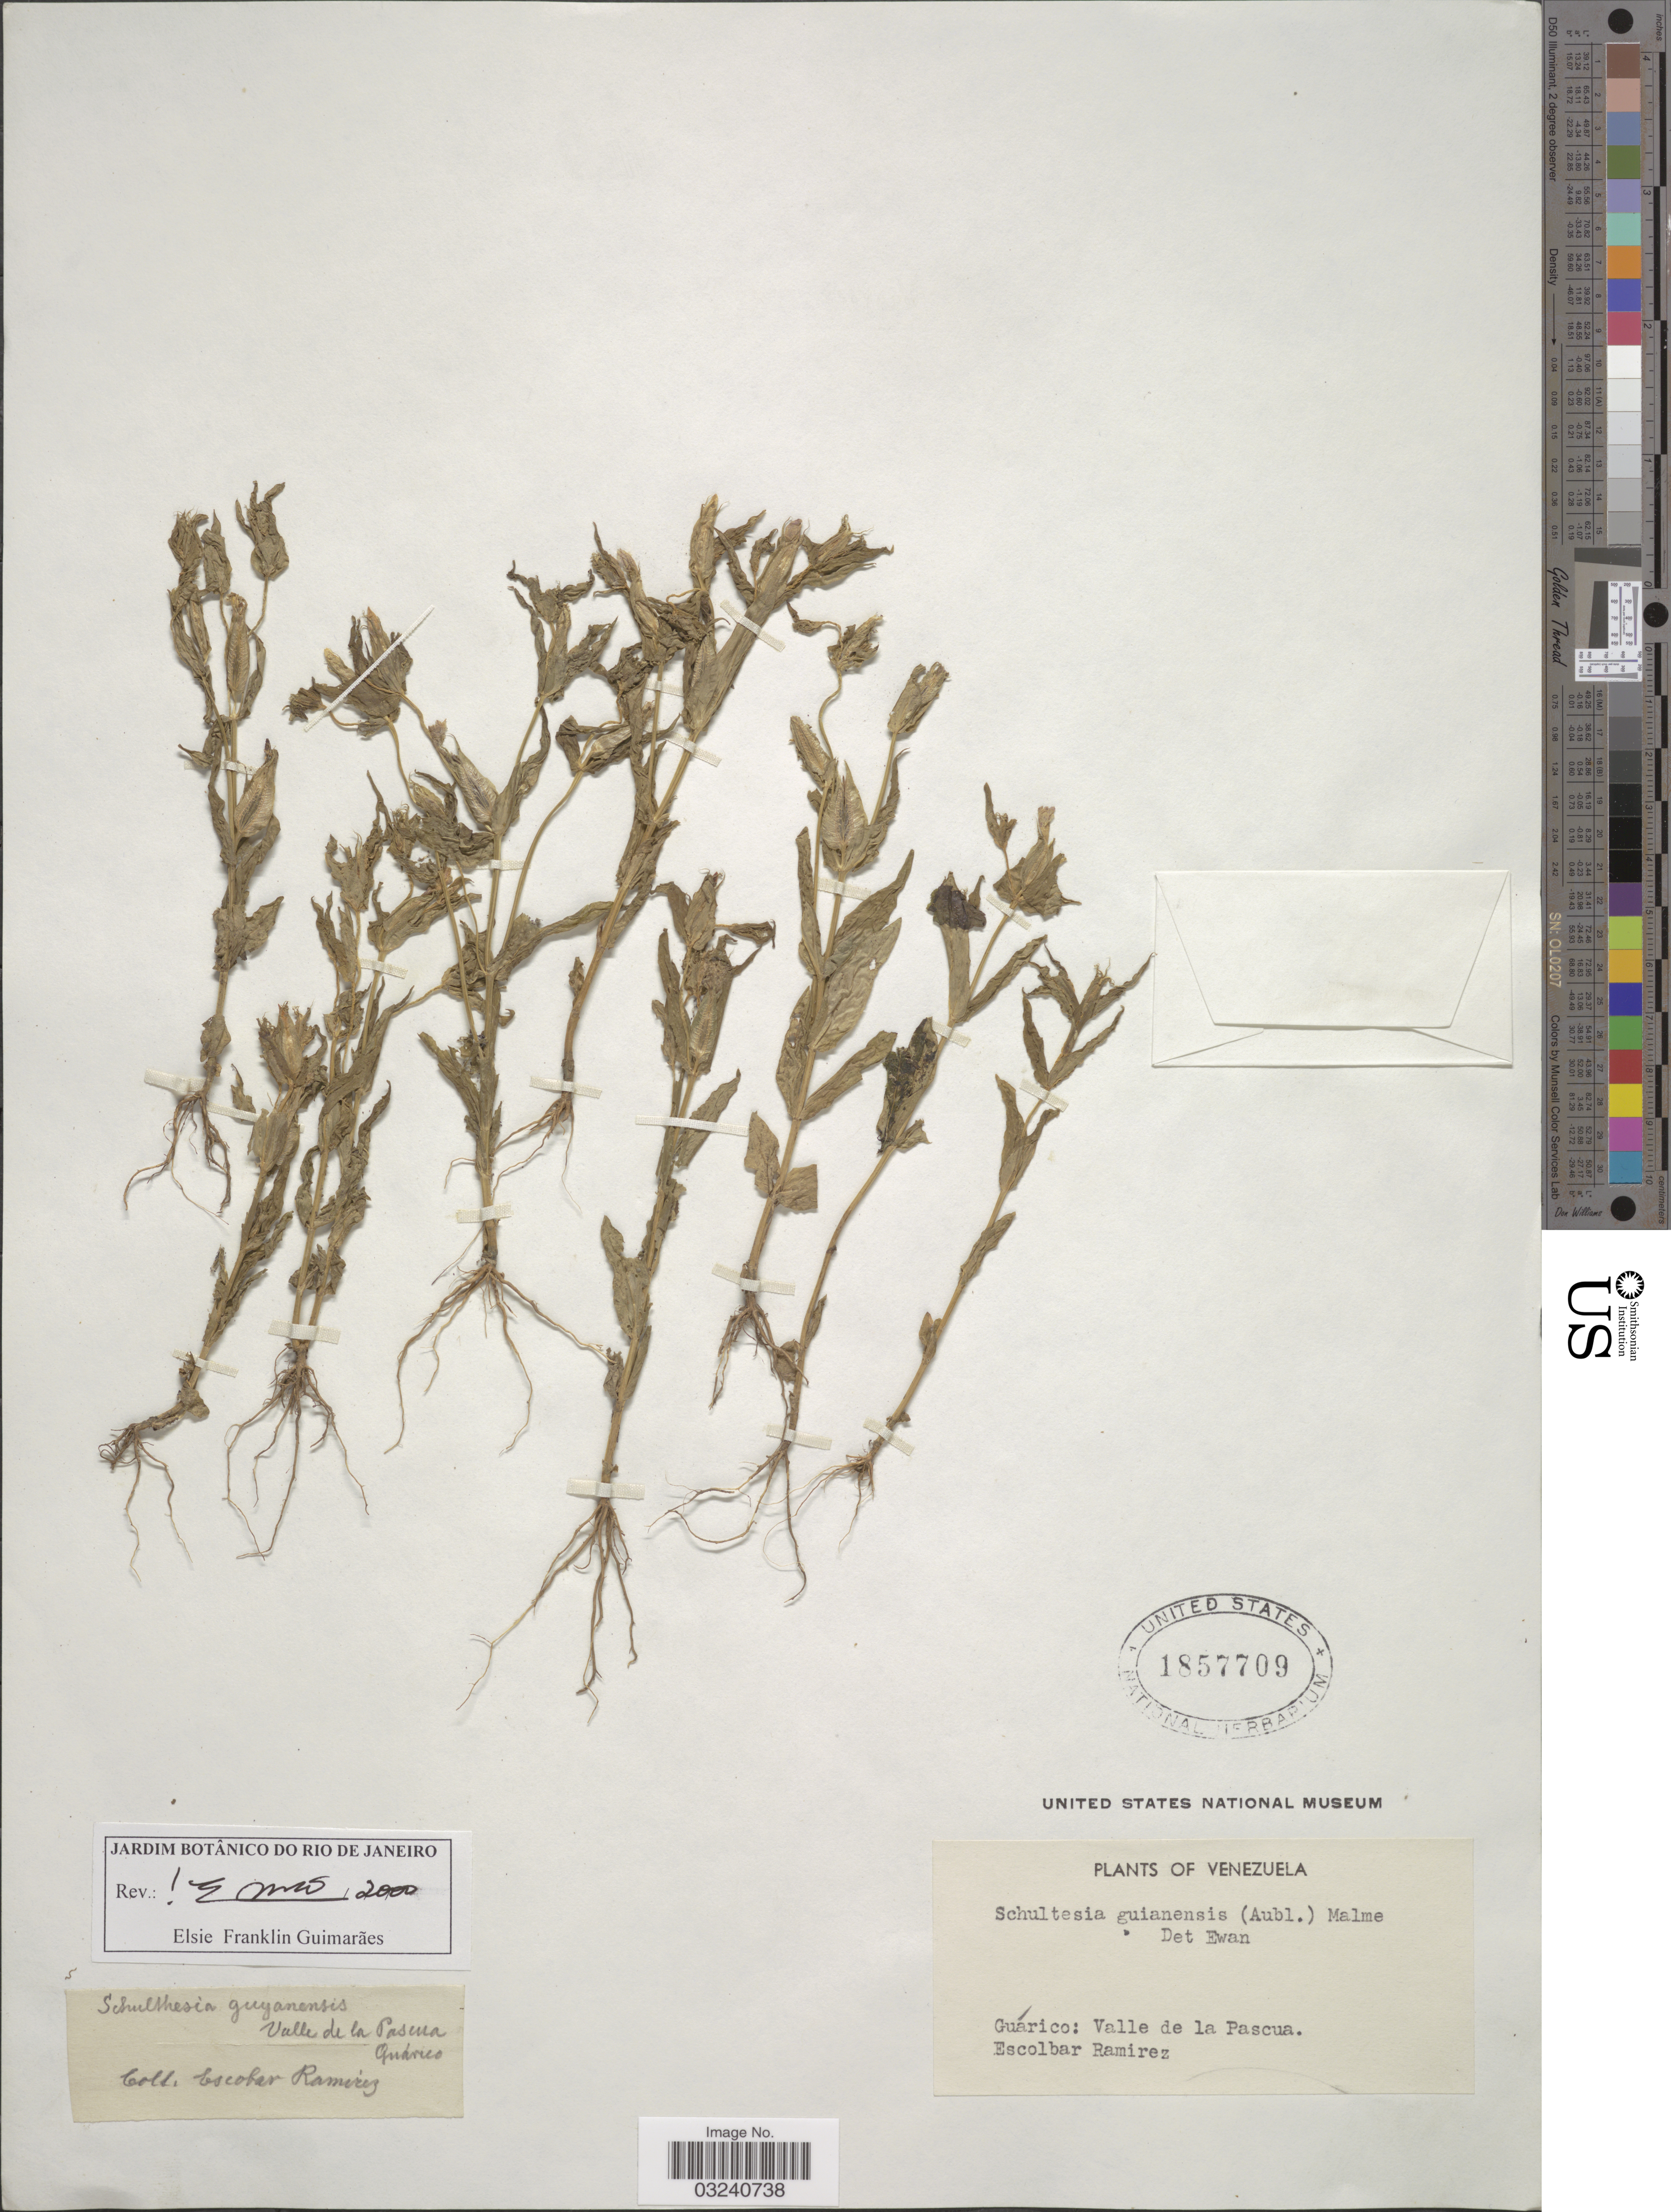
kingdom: Plantae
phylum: Tracheophyta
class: Magnoliopsida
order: Gentianales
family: Gentianaceae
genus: Schultesia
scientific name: Schultesia guianensis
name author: (Aubl.) Malme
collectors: E. Ramírez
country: Venezuela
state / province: Guárico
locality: Valle de la Pascua.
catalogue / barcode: US 1857709